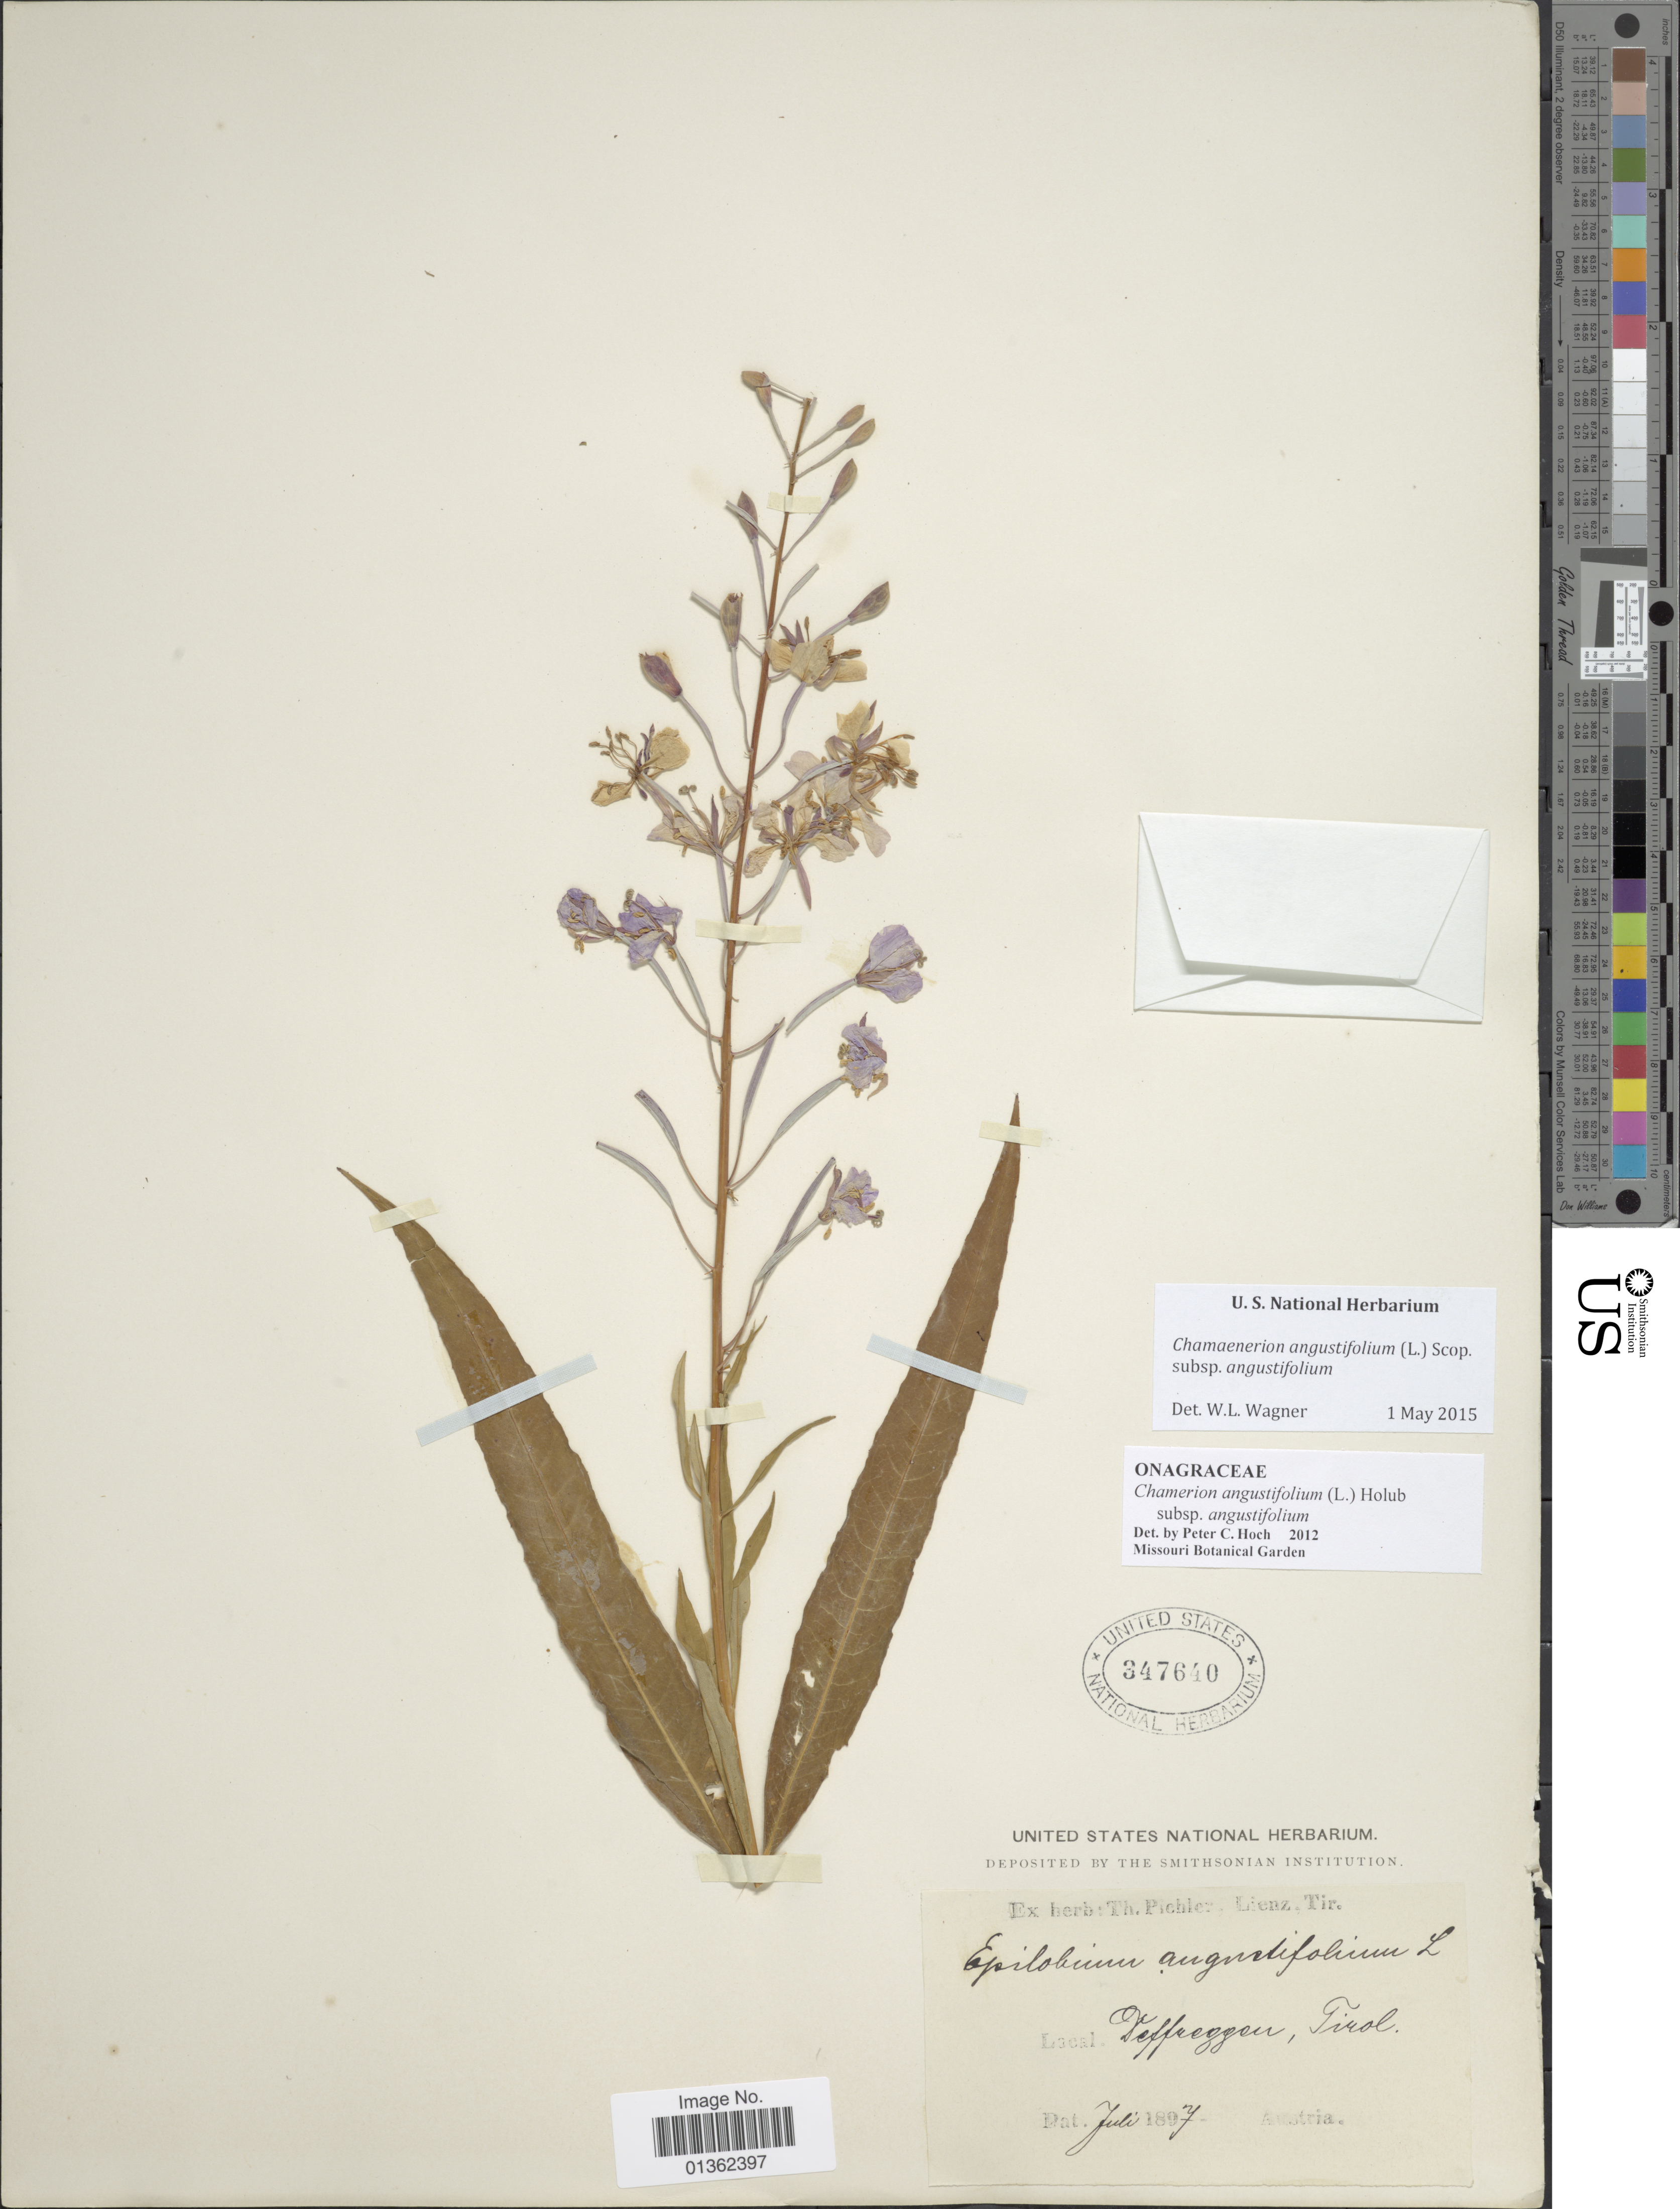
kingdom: Plantae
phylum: Tracheophyta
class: Magnoliopsida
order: Myrtales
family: Onagraceae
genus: Chamaenerion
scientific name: Chamaenerion angustifolium subsp. angustifolium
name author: (L.) Scop.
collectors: T. Pichler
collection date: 1897-07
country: Austria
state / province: Tirol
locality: Deffreggen. [interpreted]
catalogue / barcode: US 347640